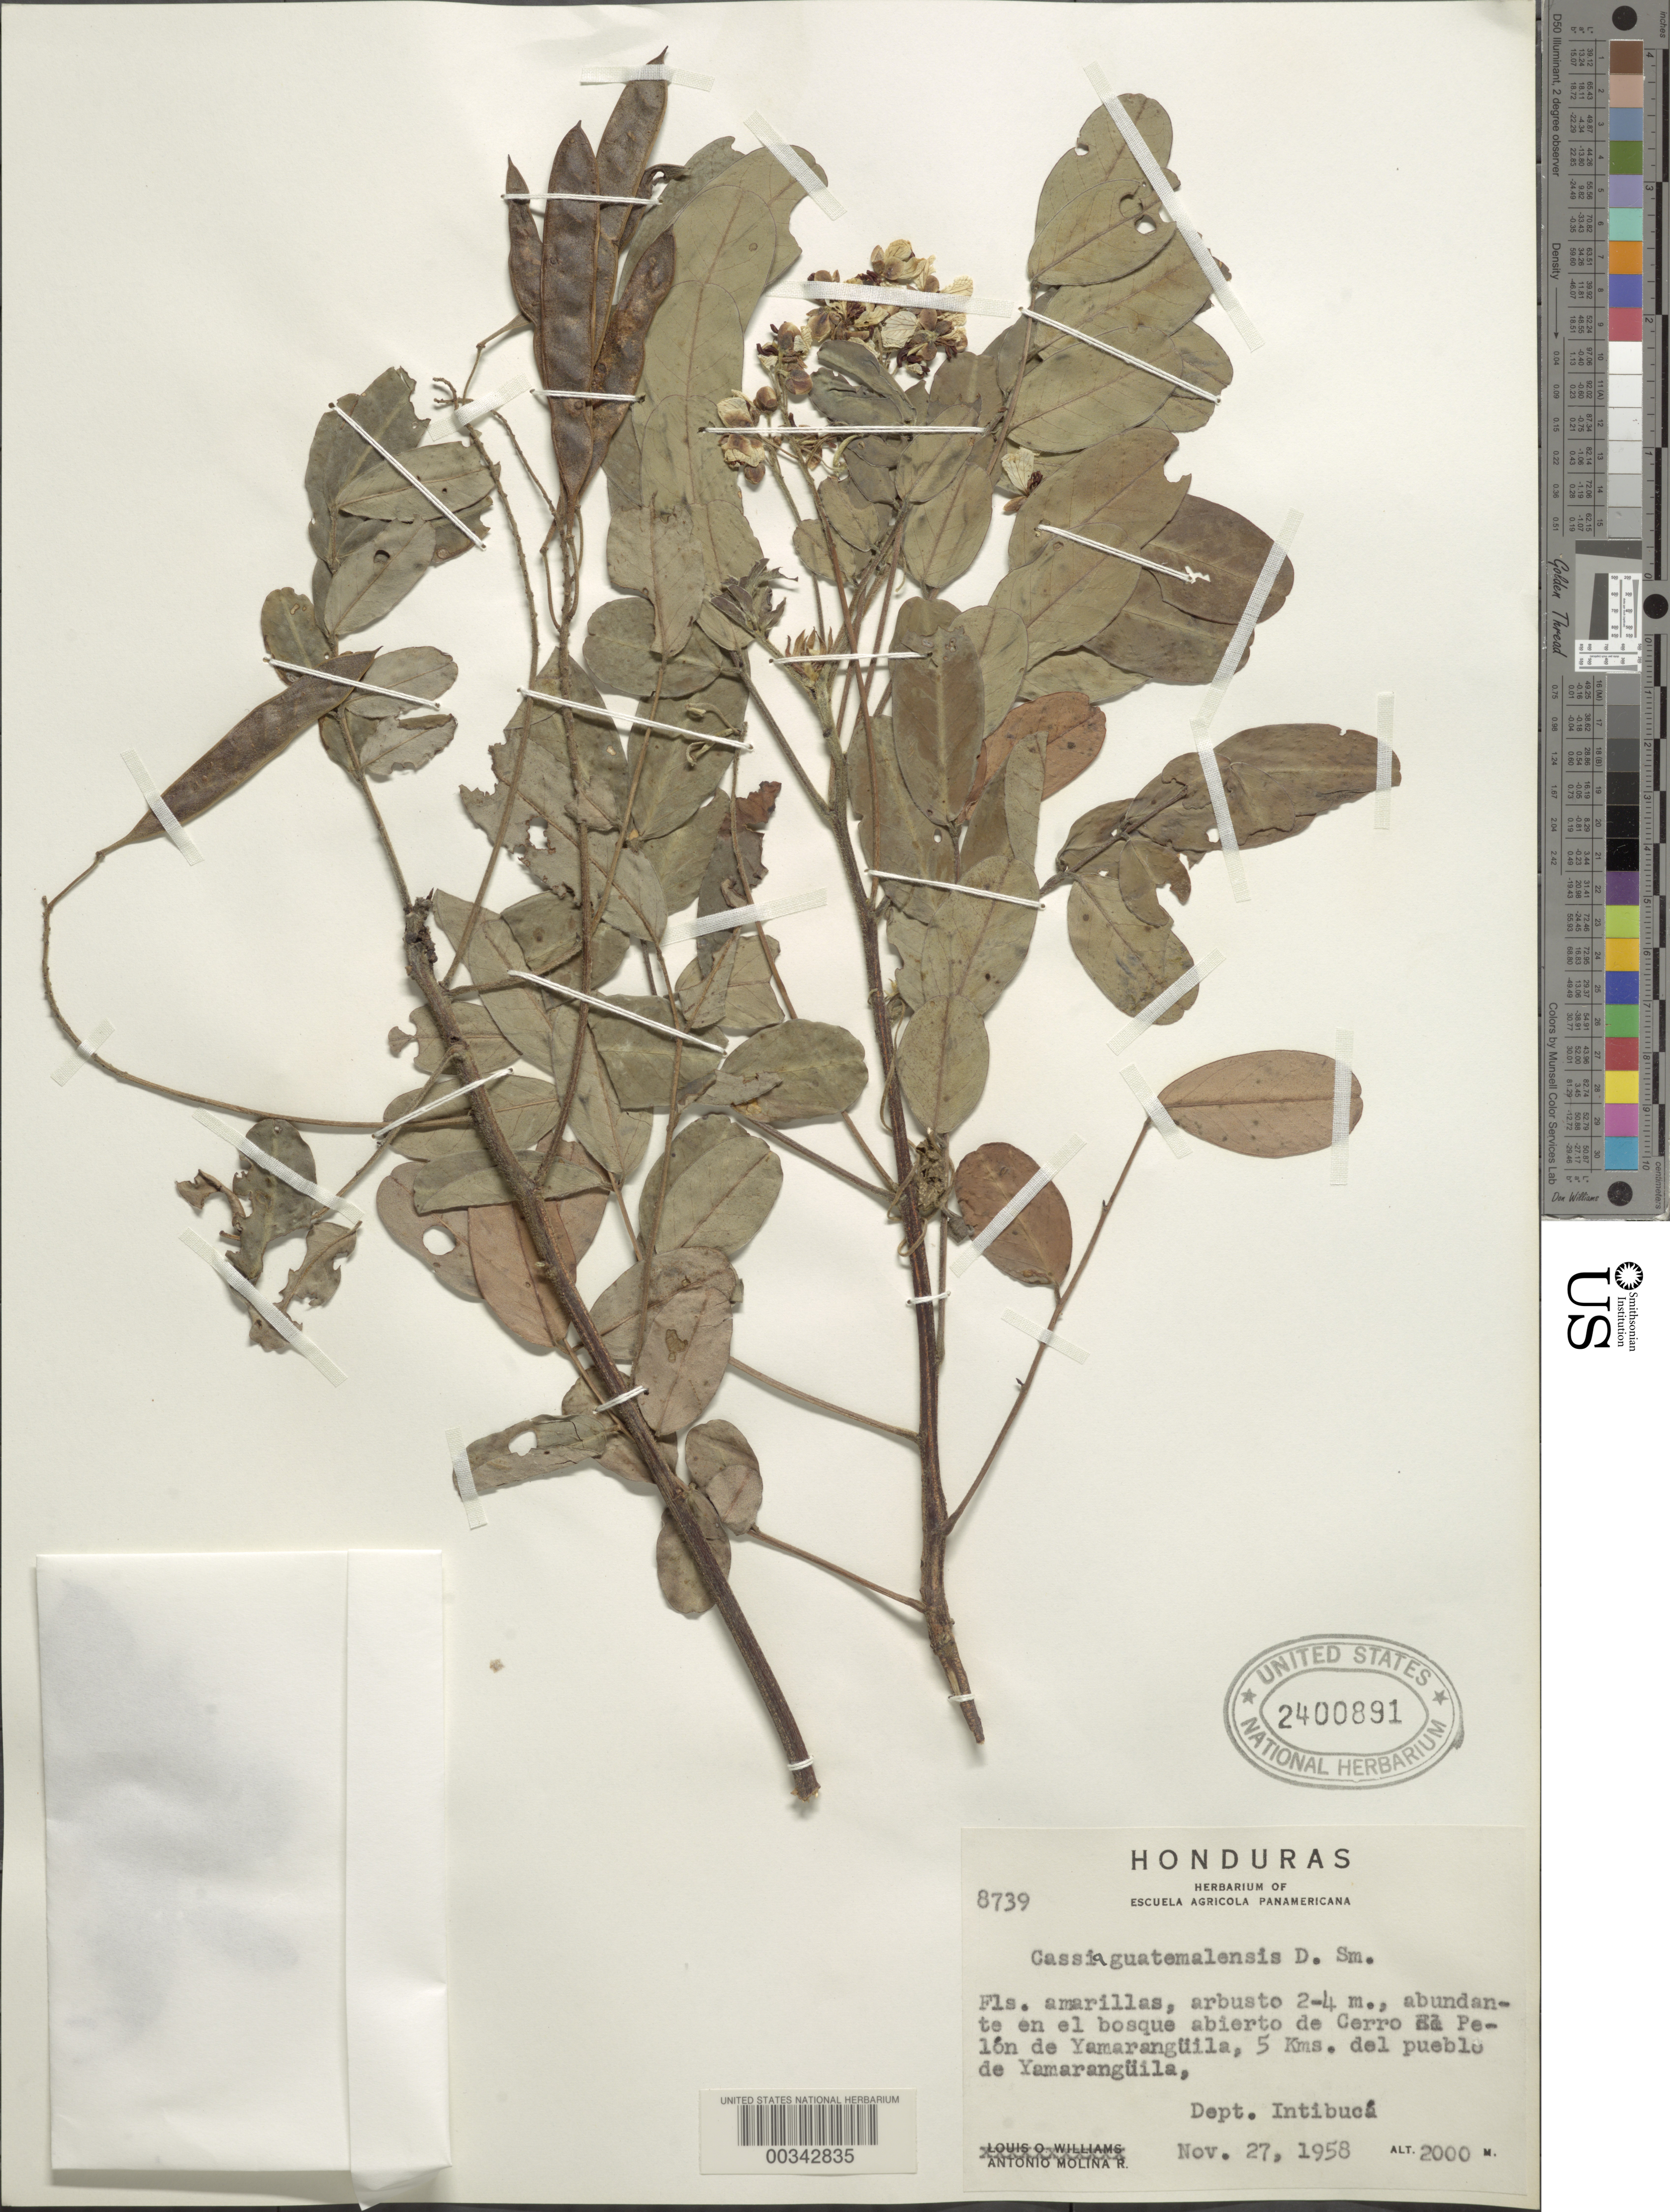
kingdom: Plantae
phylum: Tracheophyta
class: Magnoliopsida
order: Fabales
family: Fabaceae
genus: Senna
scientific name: Senna guatemalensis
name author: (Donn. Sm.) H.S. Irwin & Barneby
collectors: A. Molina R.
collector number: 8739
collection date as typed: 27 Nov 1958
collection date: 1958-11-27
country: Honduras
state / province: Intibucá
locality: Cerro Pelon de Yamaranguila, 5 km to the village of Yamaranguila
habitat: Open forest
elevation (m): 2000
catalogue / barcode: US 2400891